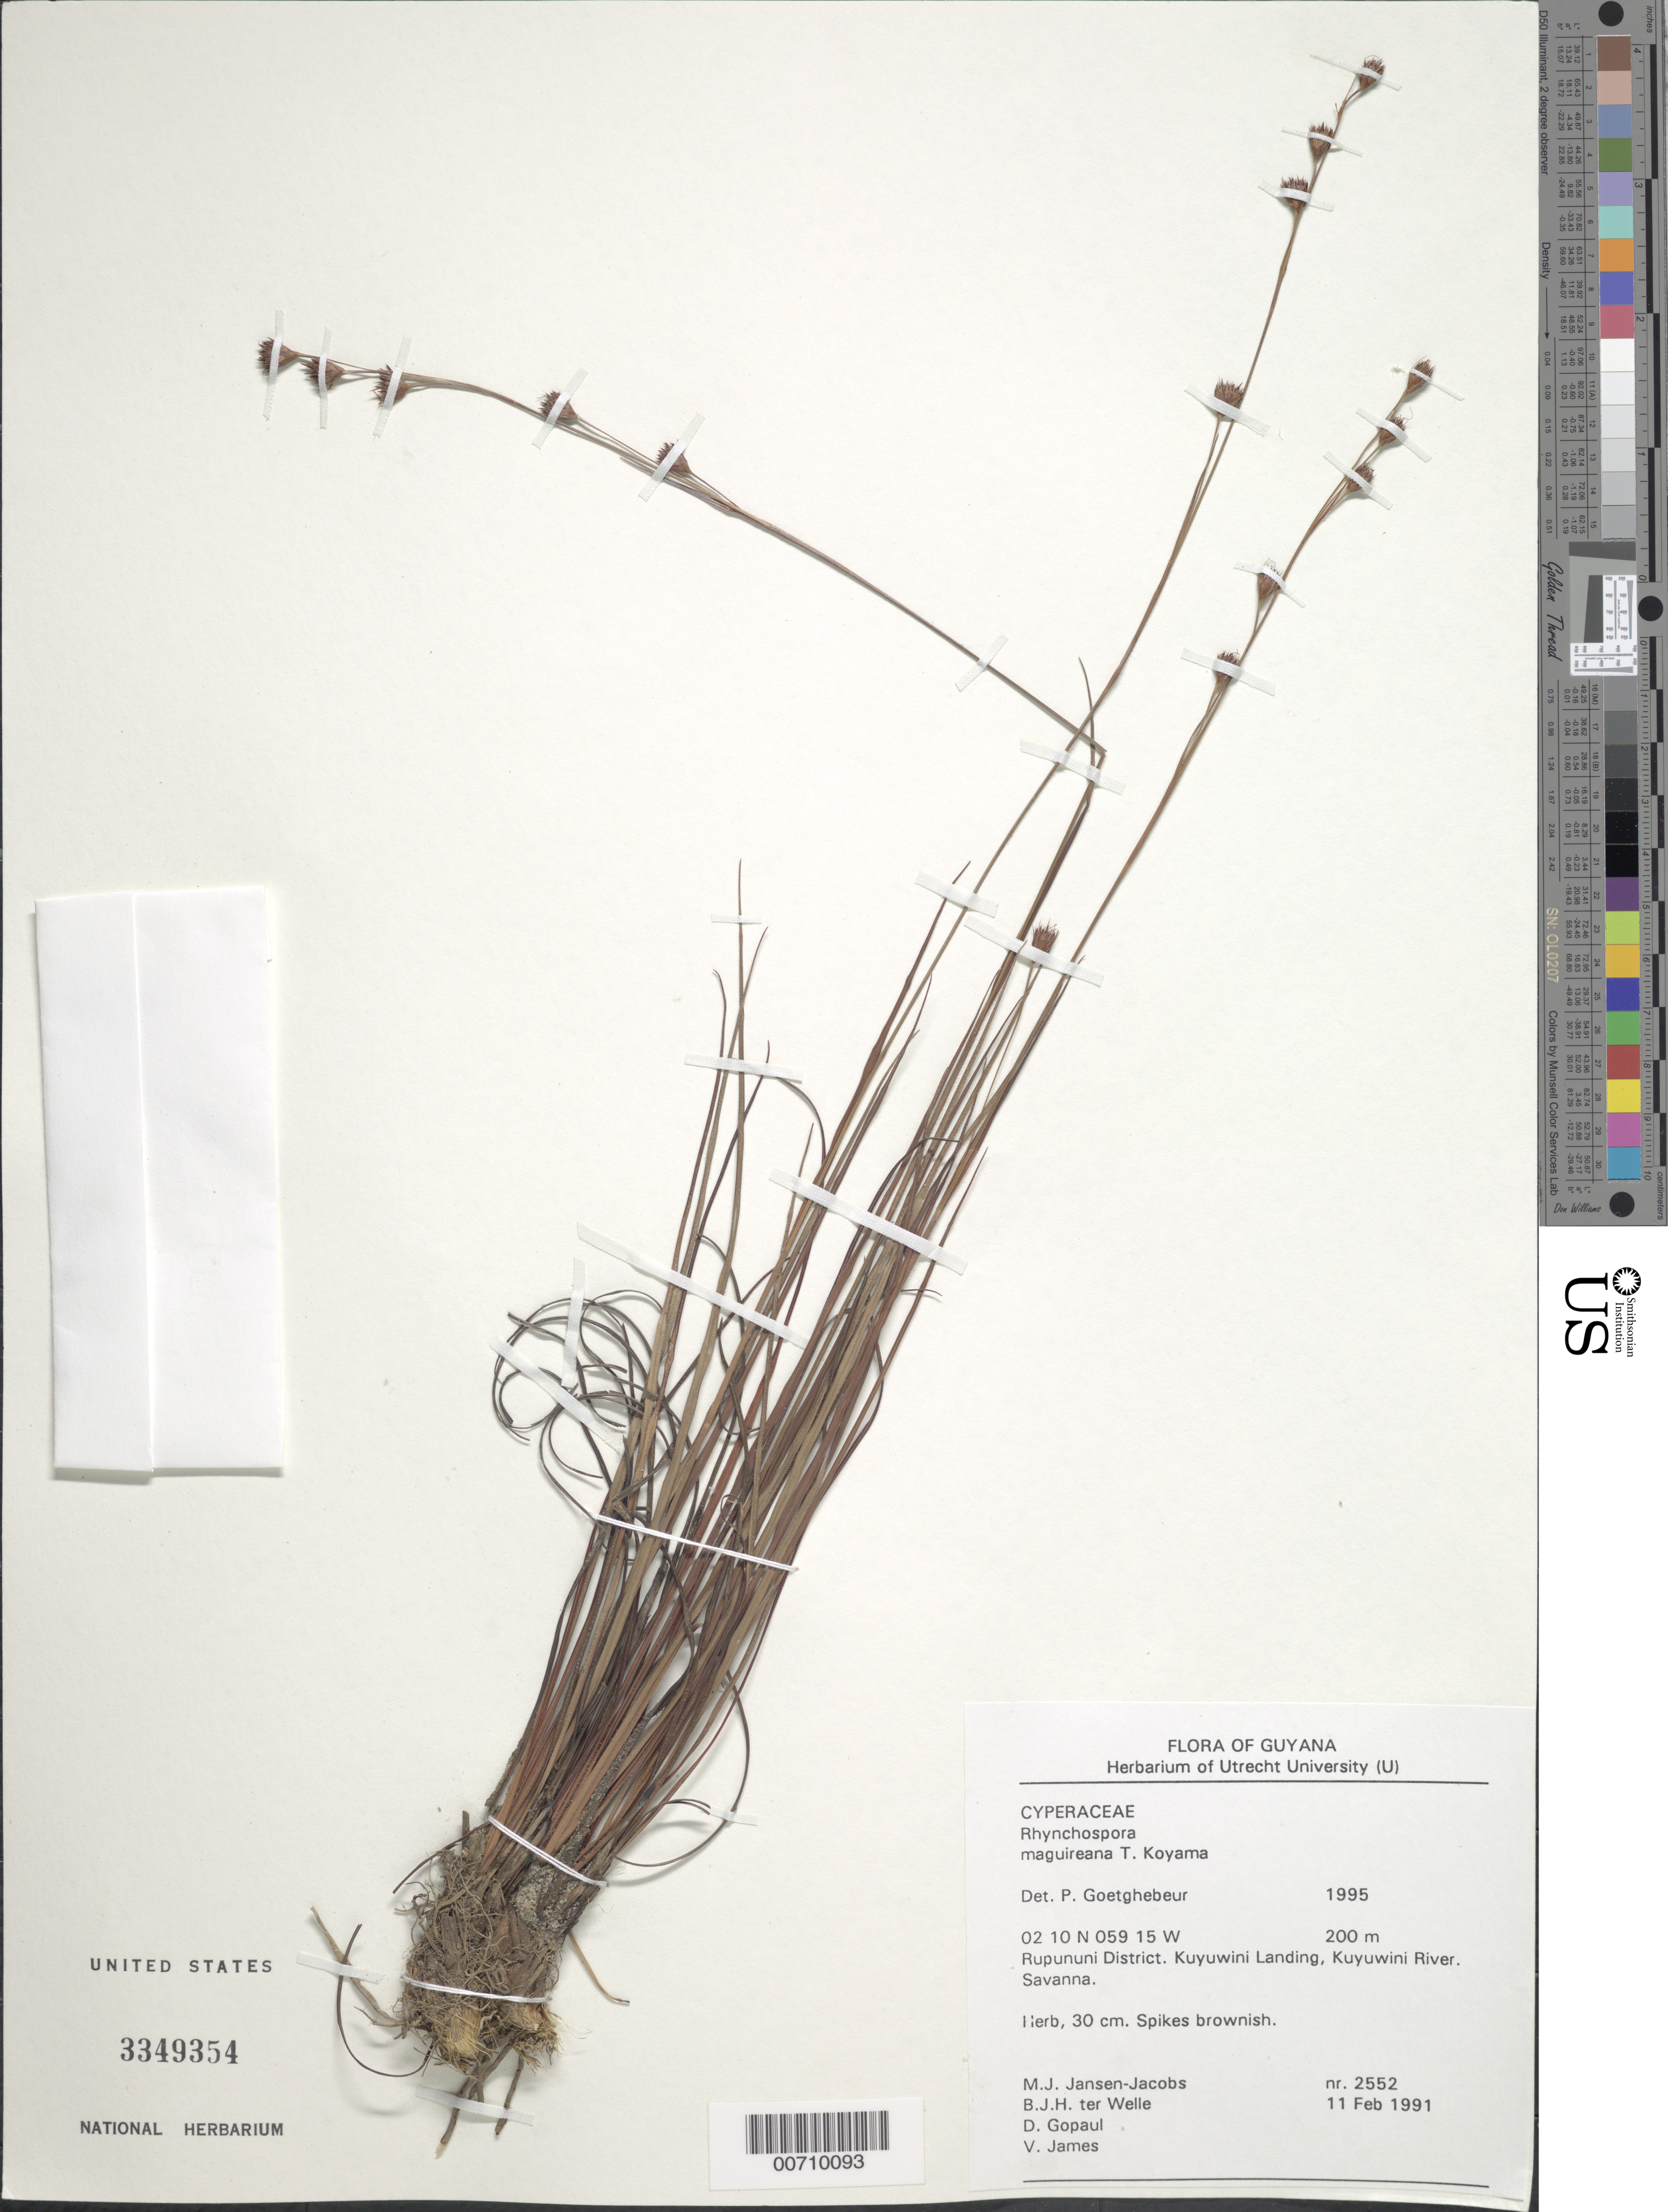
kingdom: Plantae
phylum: Tracheophyta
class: Liliopsida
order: Poales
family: Cyperaceae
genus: Rhynchospora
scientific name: Rhynchospora maguireana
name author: T. Koyama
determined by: Goetghebeur, P.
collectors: M. J. Jansen-Jacobs, B. Welle, D. Gopaul & V. James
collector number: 2552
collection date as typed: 11-Feb-91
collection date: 1991-02-11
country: Guyana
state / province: U. Takutu-U. Essequibo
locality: Kuyuwini Landing, Kuyuwini River, Rupununi District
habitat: Savanna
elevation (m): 200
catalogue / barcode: US 3349354